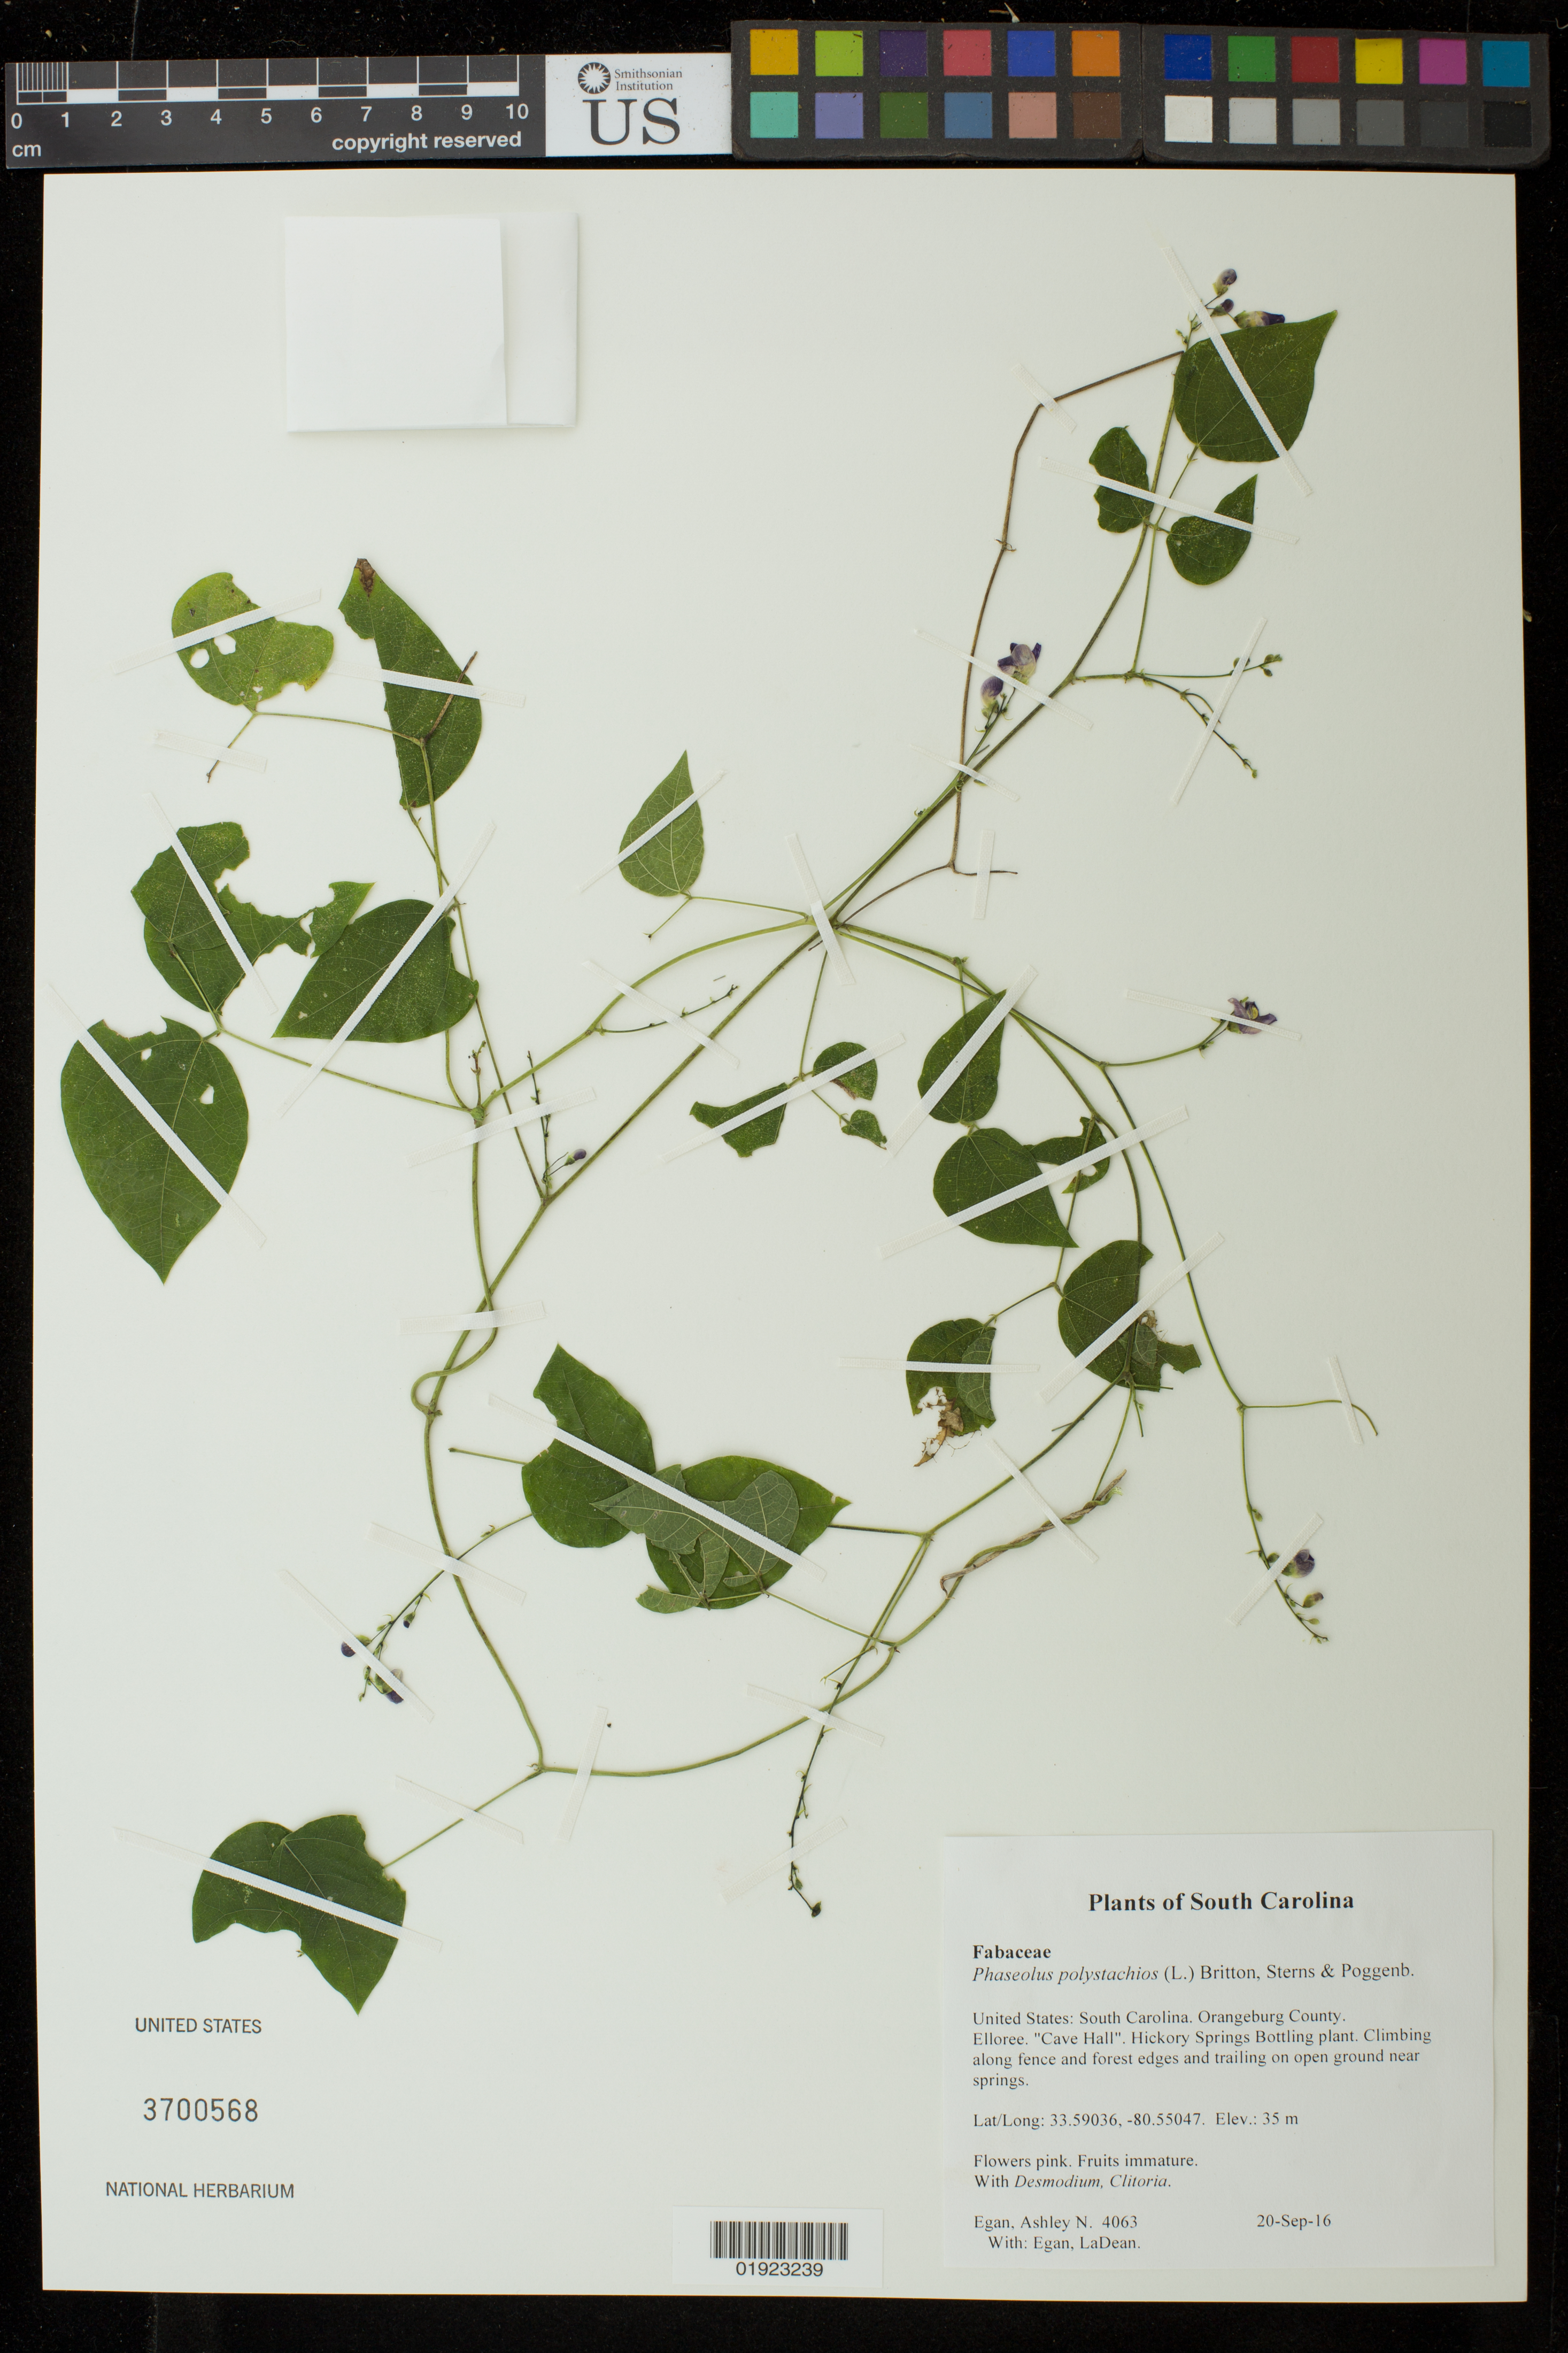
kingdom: Plantae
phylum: Tracheophyta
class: Magnoliopsida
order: Fabales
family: Fabaceae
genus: Phaseolus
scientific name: Phaseolus polystachios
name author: (L.) Britton, Stearns & Poggenb.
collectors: A. N. Egan & L. Egan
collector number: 4063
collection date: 2016-09-20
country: United States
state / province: South Carolina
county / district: Orangeburg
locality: Elloree. "Cave Hall". Hickory Springs Bottling plant. Climbing along fence and forest edges and trailing on open ground near springs.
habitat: Climbing along fence and forest edges and trailing on open ground near springs.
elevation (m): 11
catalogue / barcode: US 3700568